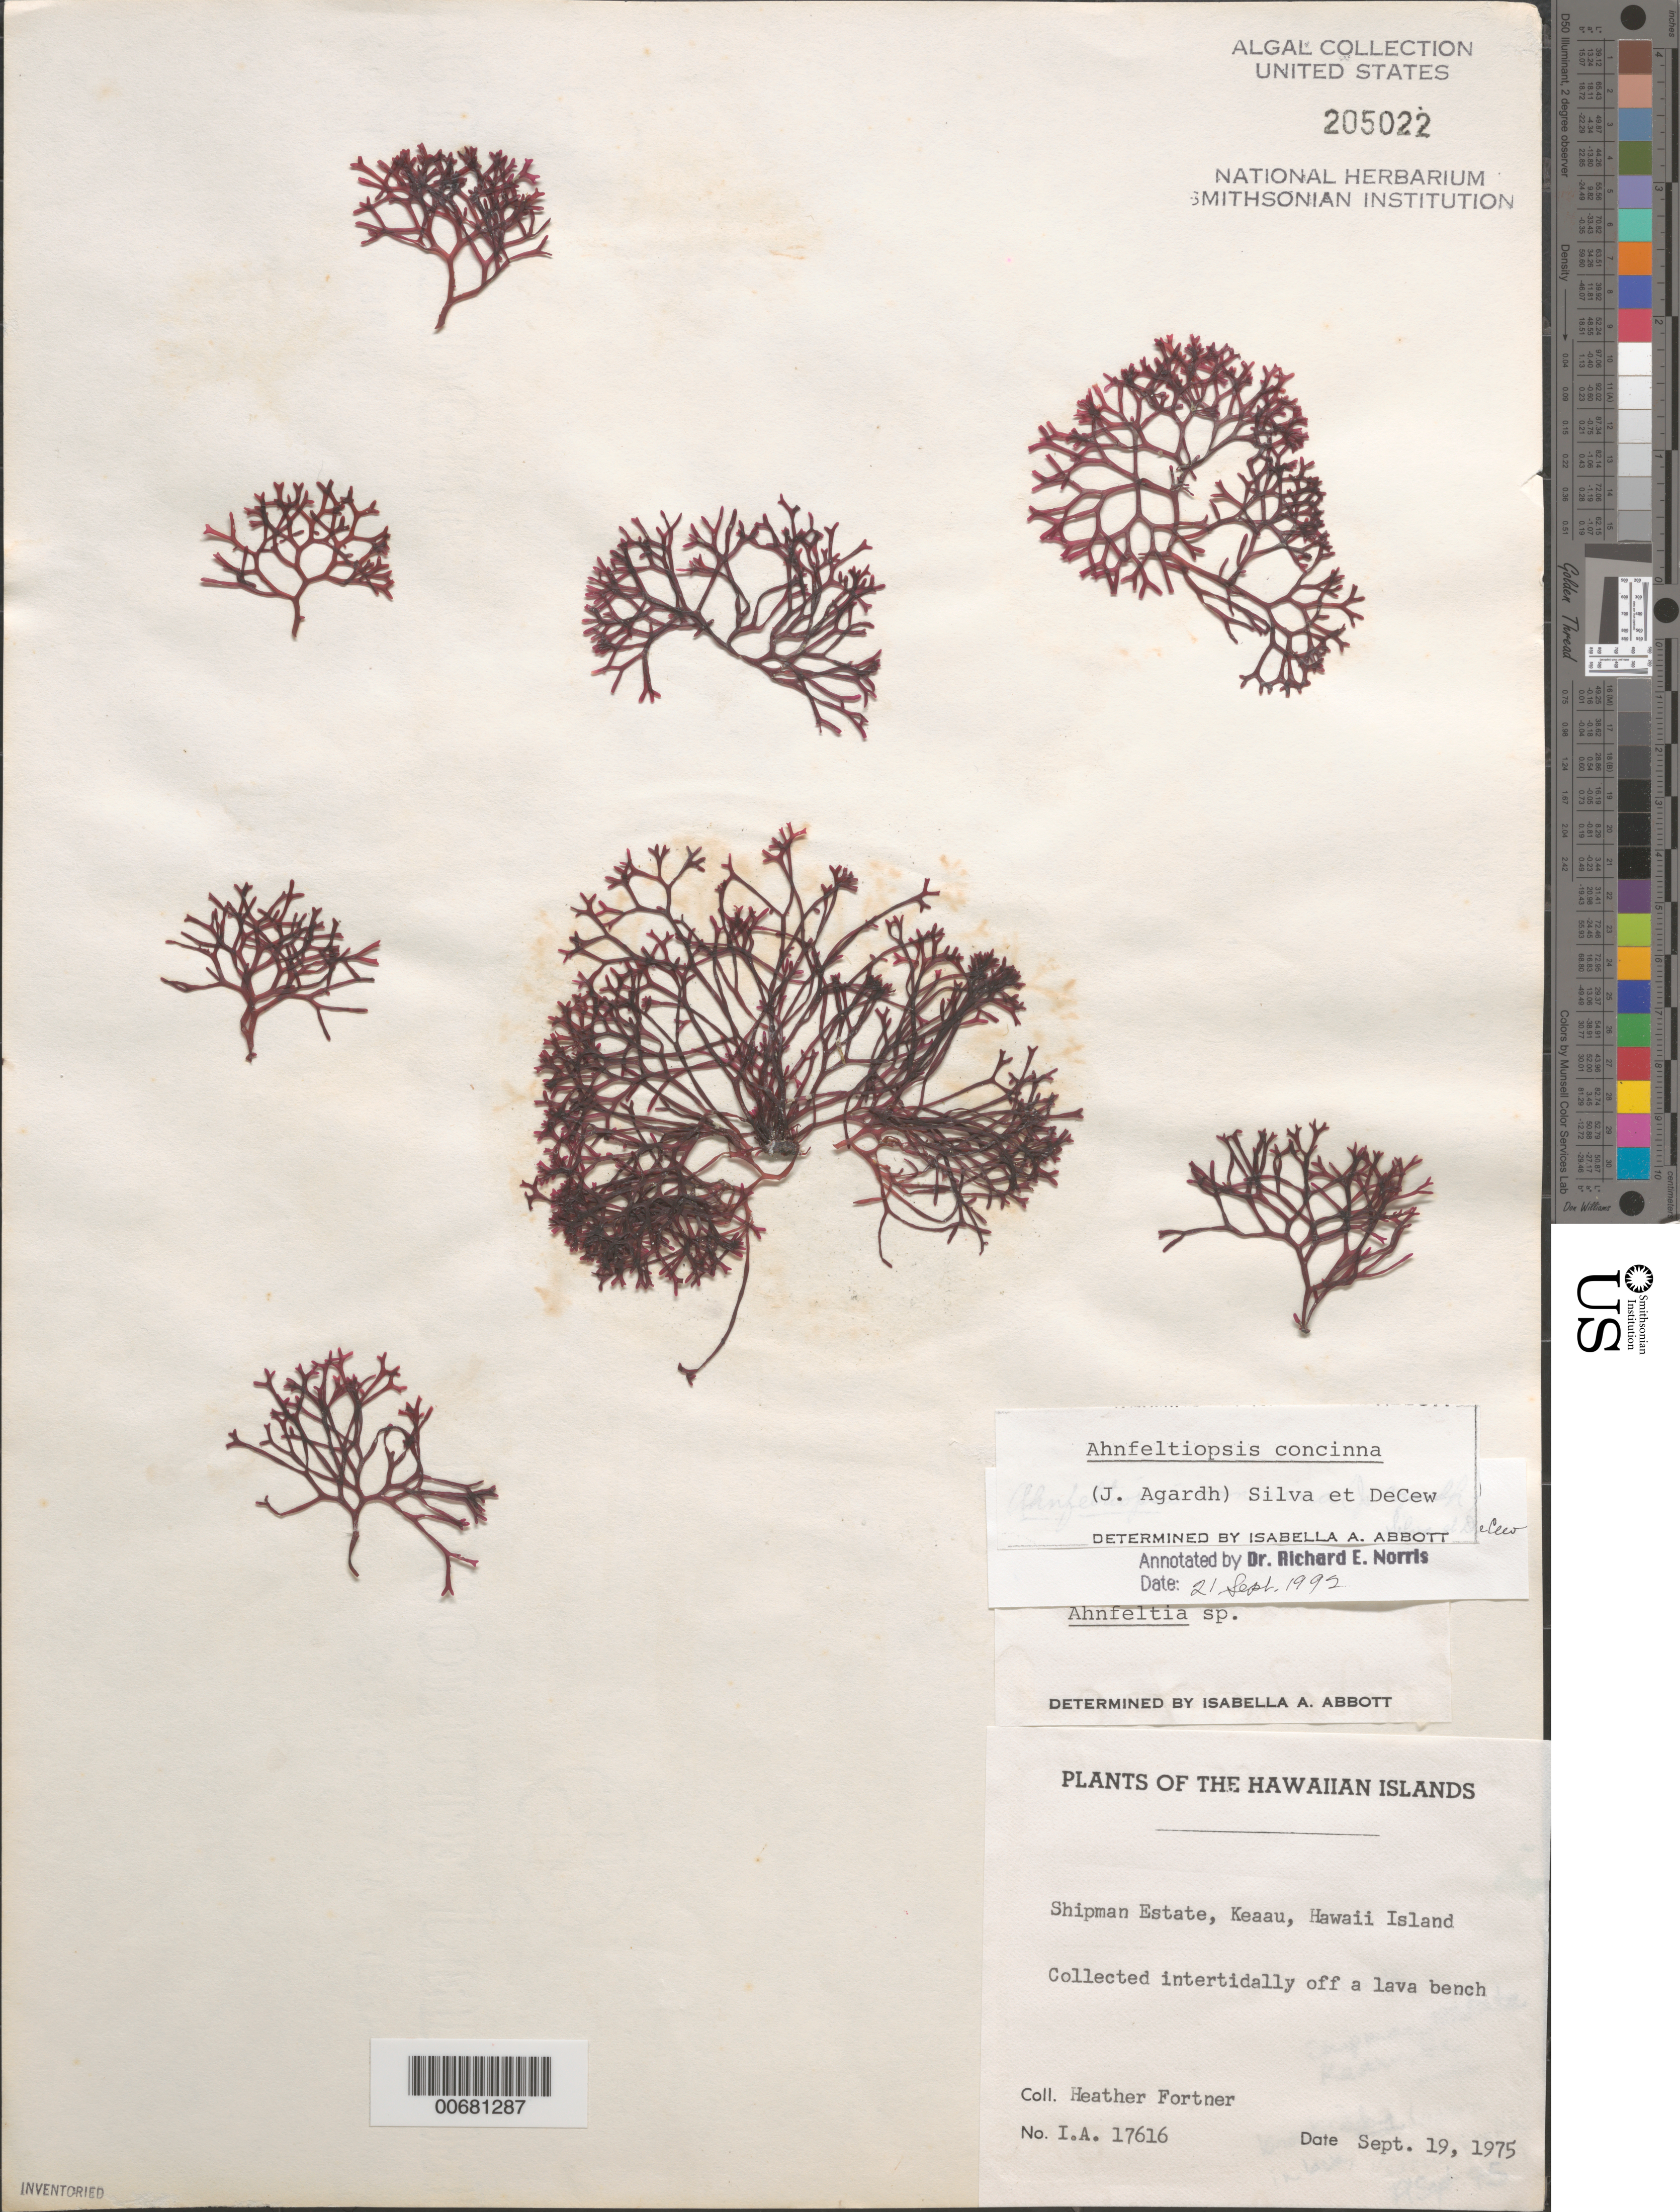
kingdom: Plantae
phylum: Rhodophyta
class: Florideophyceae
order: Gigartinales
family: Phyllophoraceae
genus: Gymnogongrus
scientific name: Gymnogongrus durvillei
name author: (Bory) M.S.Calderon & S.M. Boo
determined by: Algae name updating Project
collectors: H. Fortner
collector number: IAA 17616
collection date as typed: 19 Sep 1975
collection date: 1975-09-19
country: United States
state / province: Hawaii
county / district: Hawaii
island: Hawaii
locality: Shipman Estate, Keaau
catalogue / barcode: US 205022